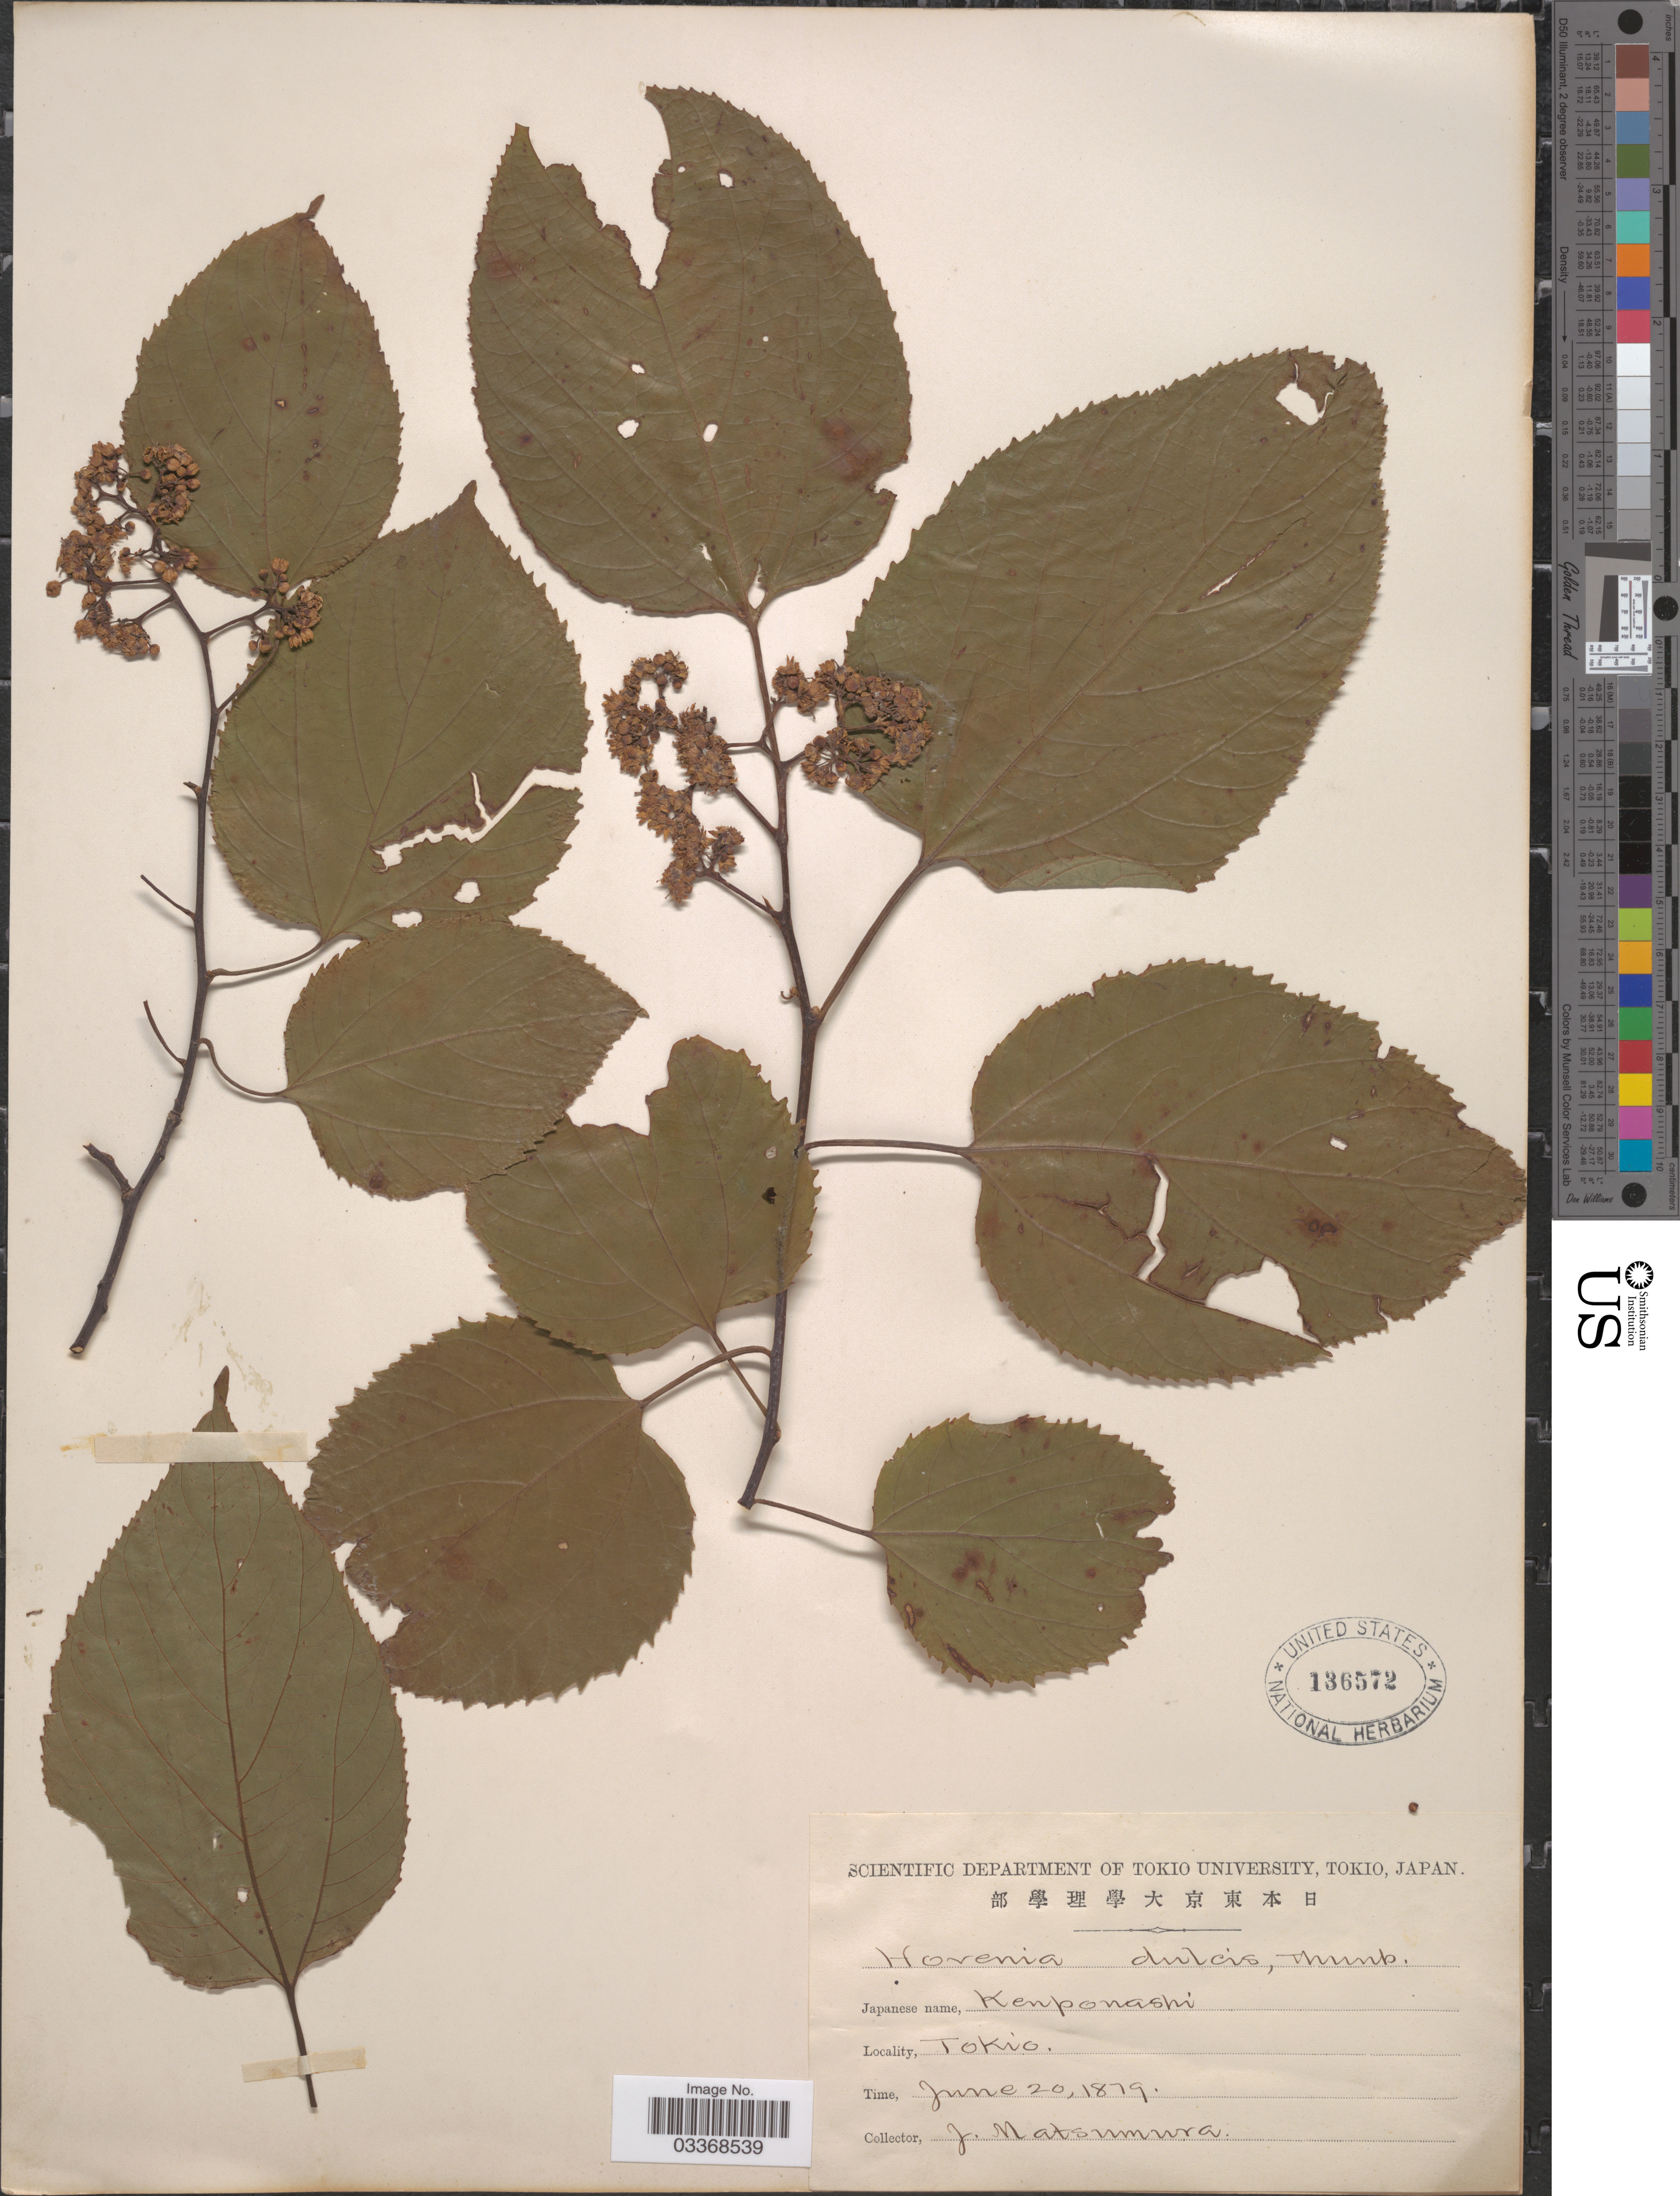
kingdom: Plantae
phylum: Tracheophyta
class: Magnoliopsida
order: Rosales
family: Rhamnaceae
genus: Hovenia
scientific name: Hovenia dulcis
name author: Thunb.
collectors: J. Matsumura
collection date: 1879-06-20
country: Japan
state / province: Tokyo, Federal City of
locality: Tokio.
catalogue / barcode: US 136572